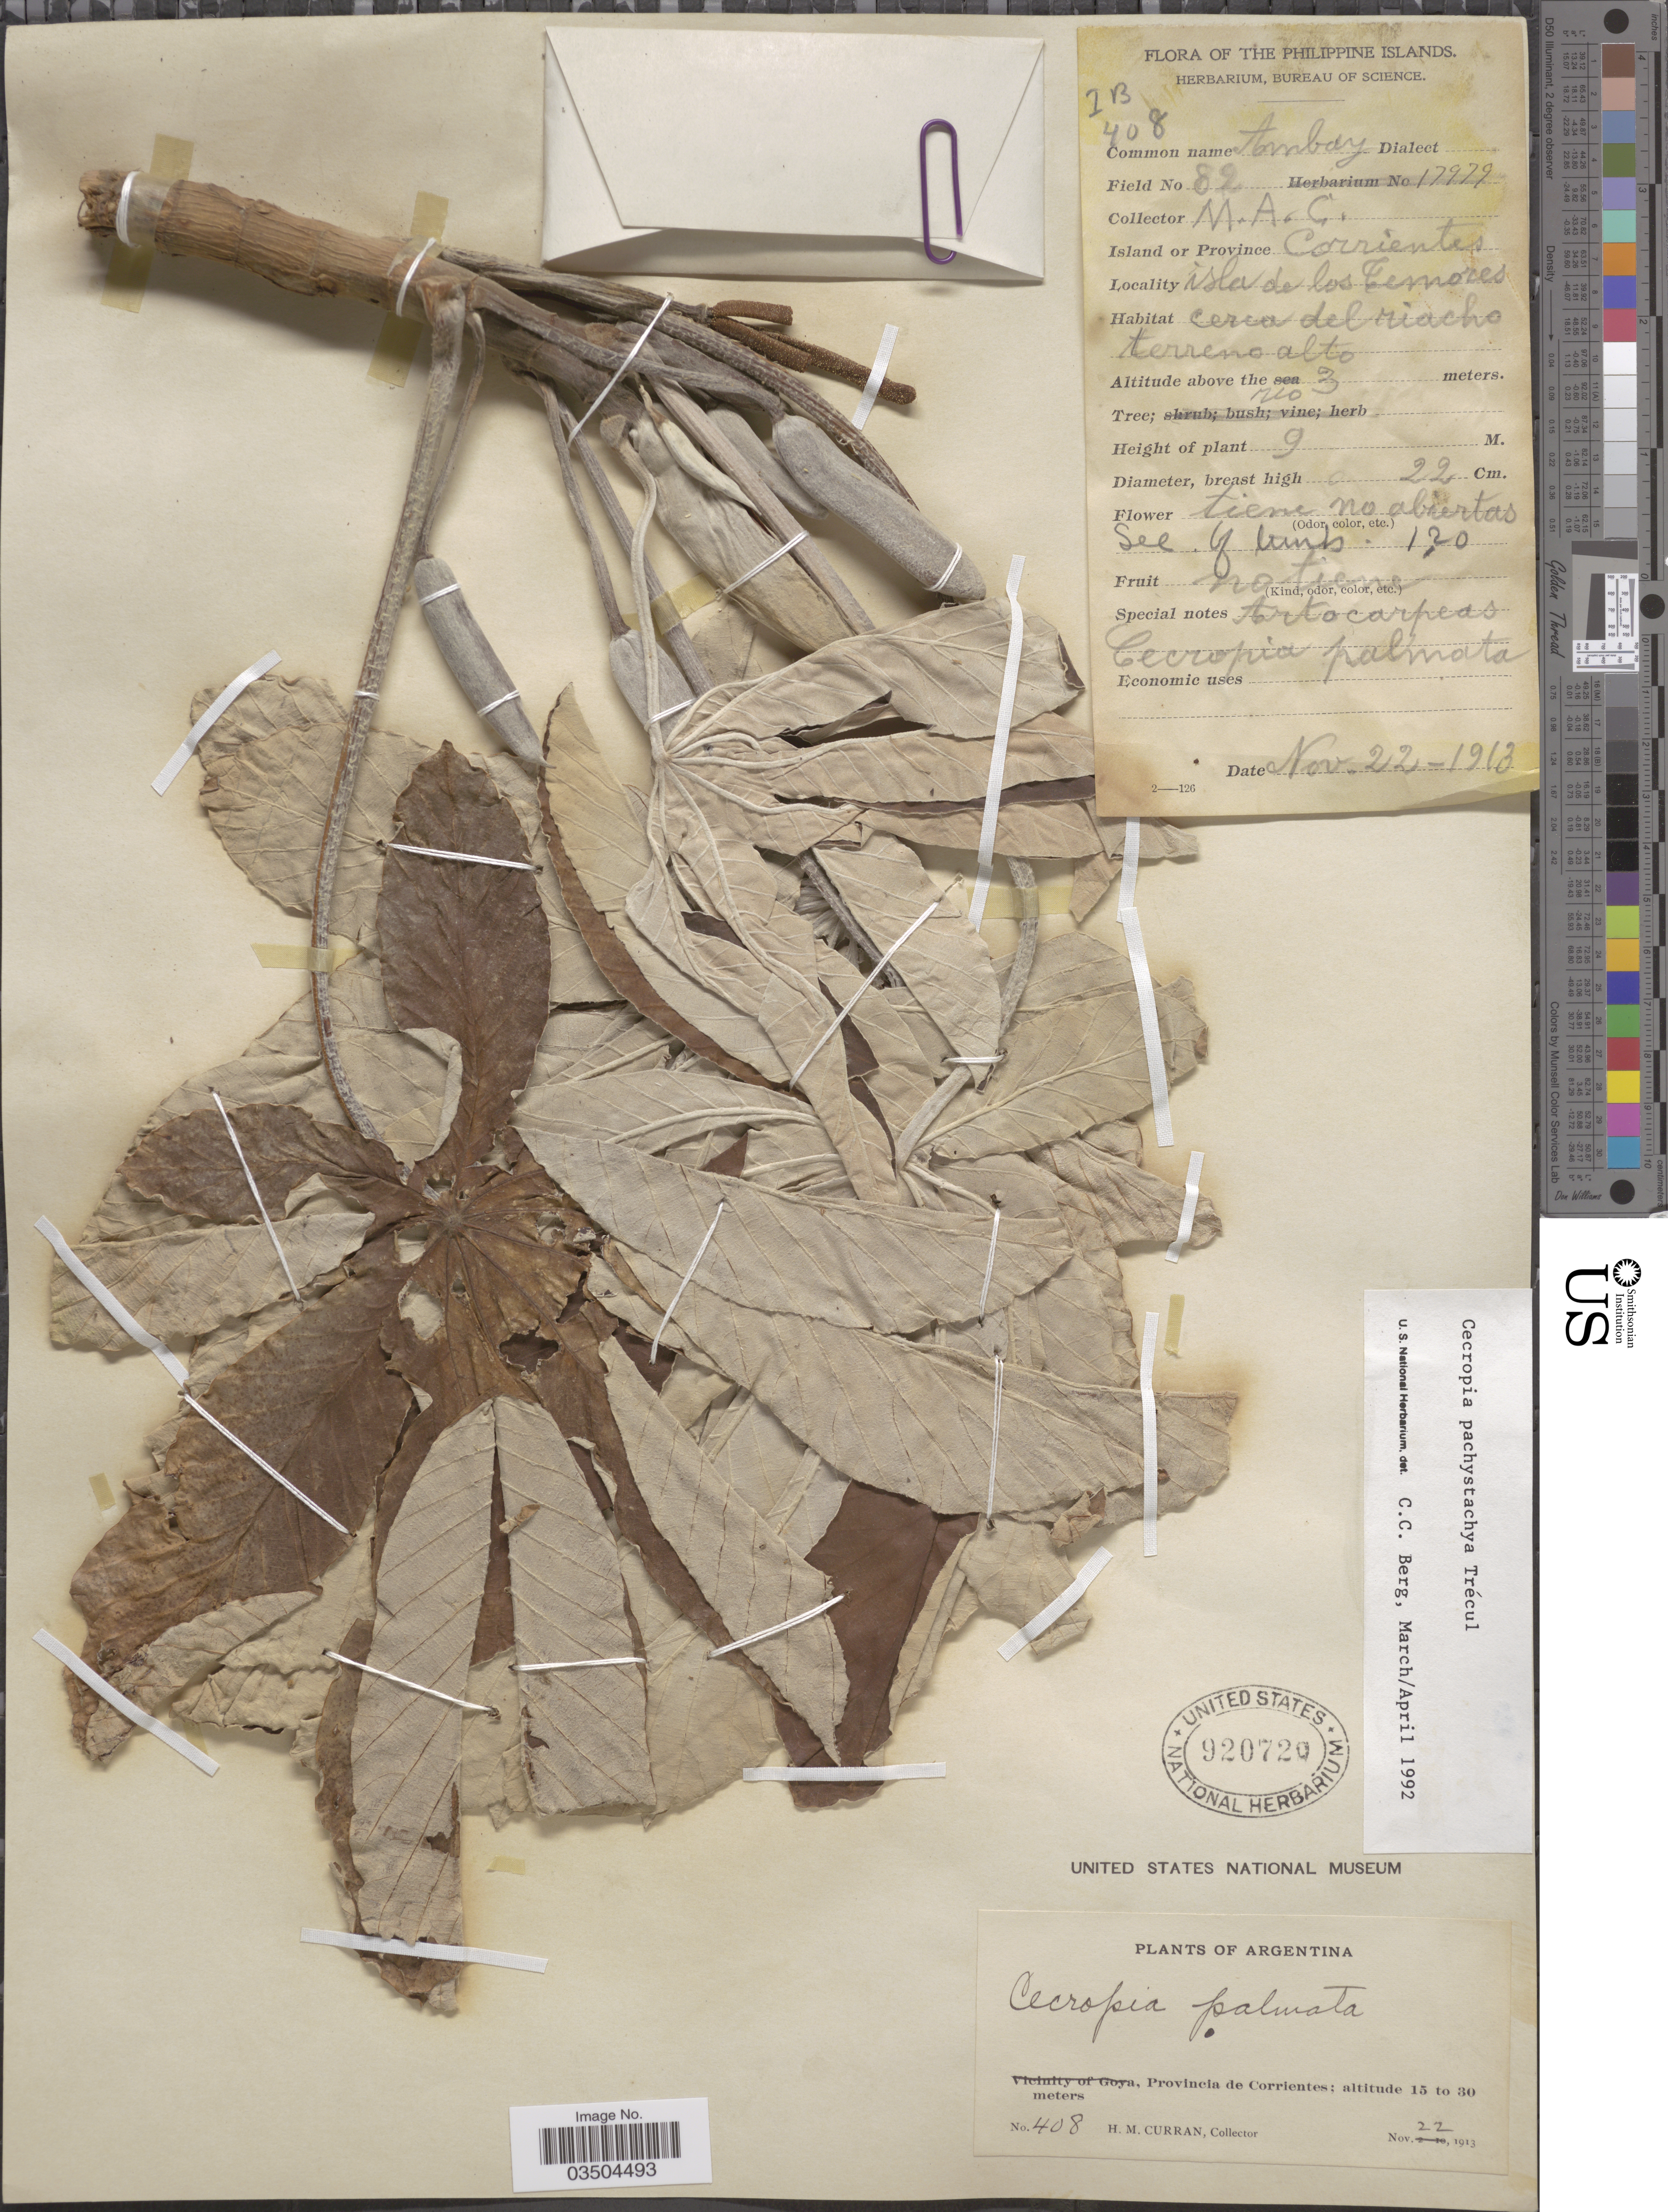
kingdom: Plantae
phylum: Tracheophyta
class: Magnoliopsida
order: Rosales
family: Urticaceae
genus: Cecropia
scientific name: Cecropia pachystachya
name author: Trécul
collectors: H. M. Curran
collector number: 408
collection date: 1913-11-22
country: Argentina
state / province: Corrientes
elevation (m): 15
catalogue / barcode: US 920720